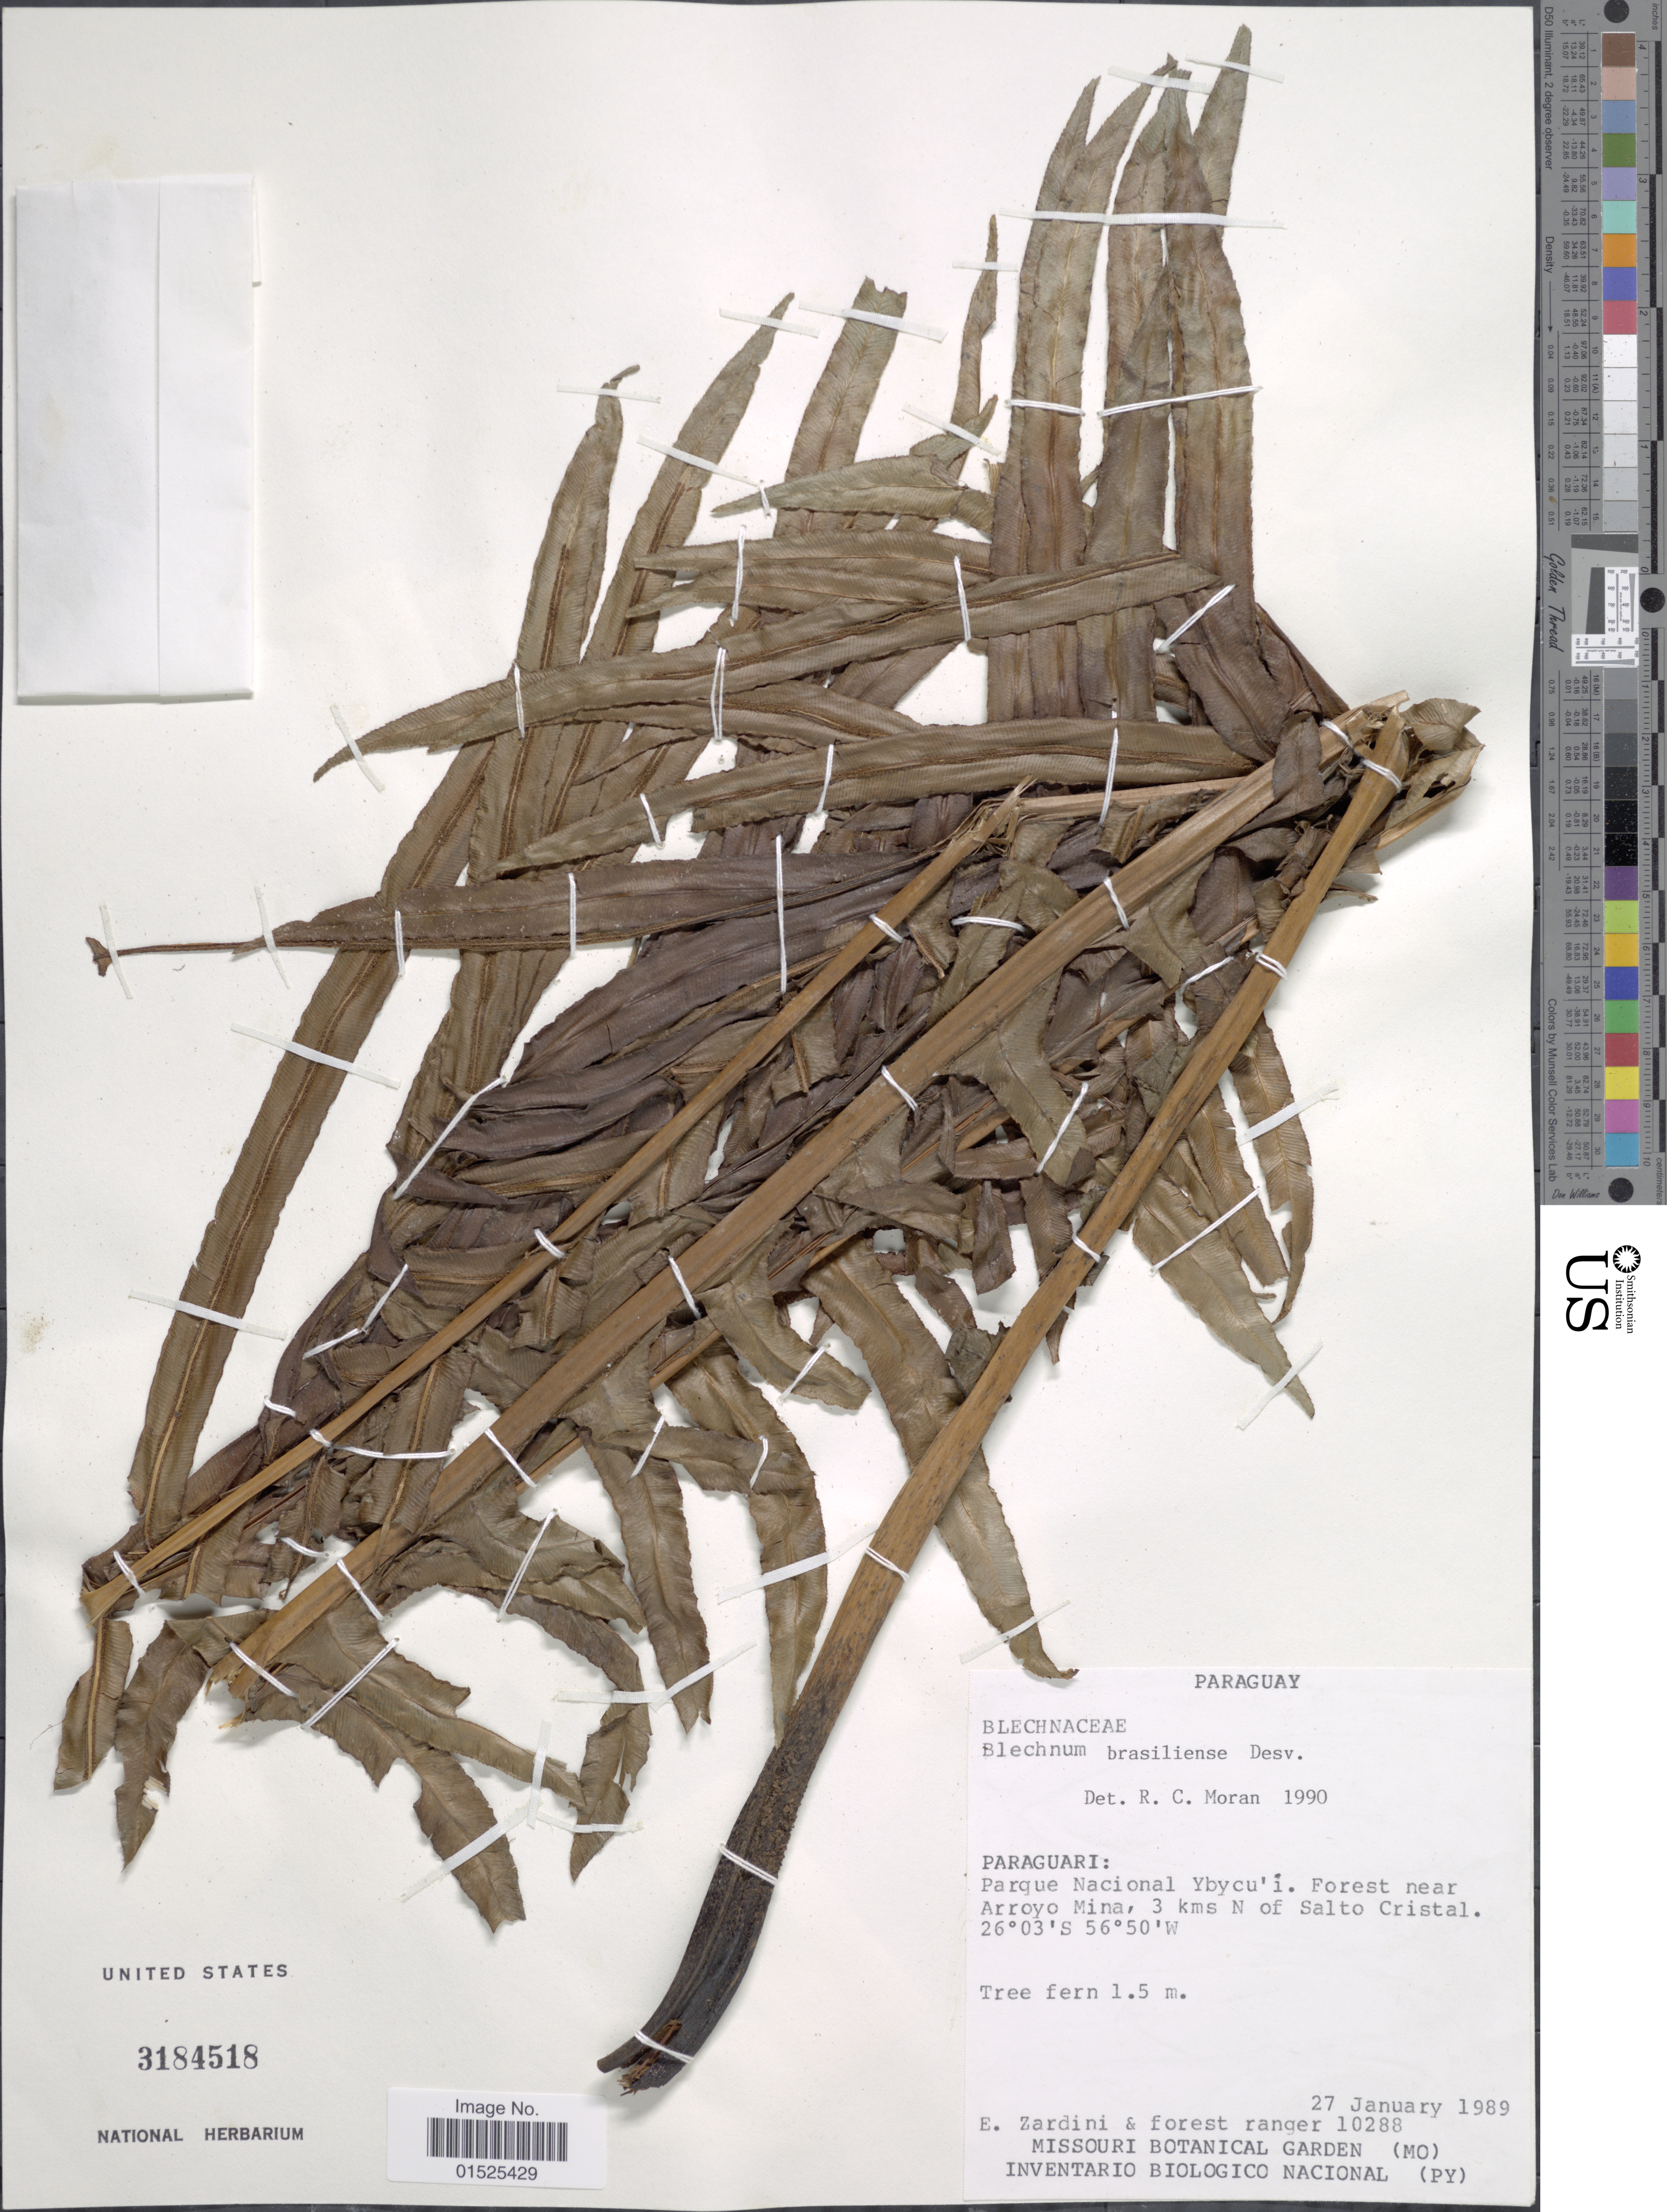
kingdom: Plantae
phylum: Tracheophyta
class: Polypodiopsida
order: Polypodiales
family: Blechnaceae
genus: Blechnum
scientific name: Blechnum brasiliense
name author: Desv.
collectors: E. M. Zardini & Forest Guard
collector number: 10288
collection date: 1989-01-27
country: Paraguay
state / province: Paraguari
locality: Parque Nacional Ybycu'i. Forest near Arroyo mina, 3 kms N of Salto Cristal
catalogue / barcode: US 3184518